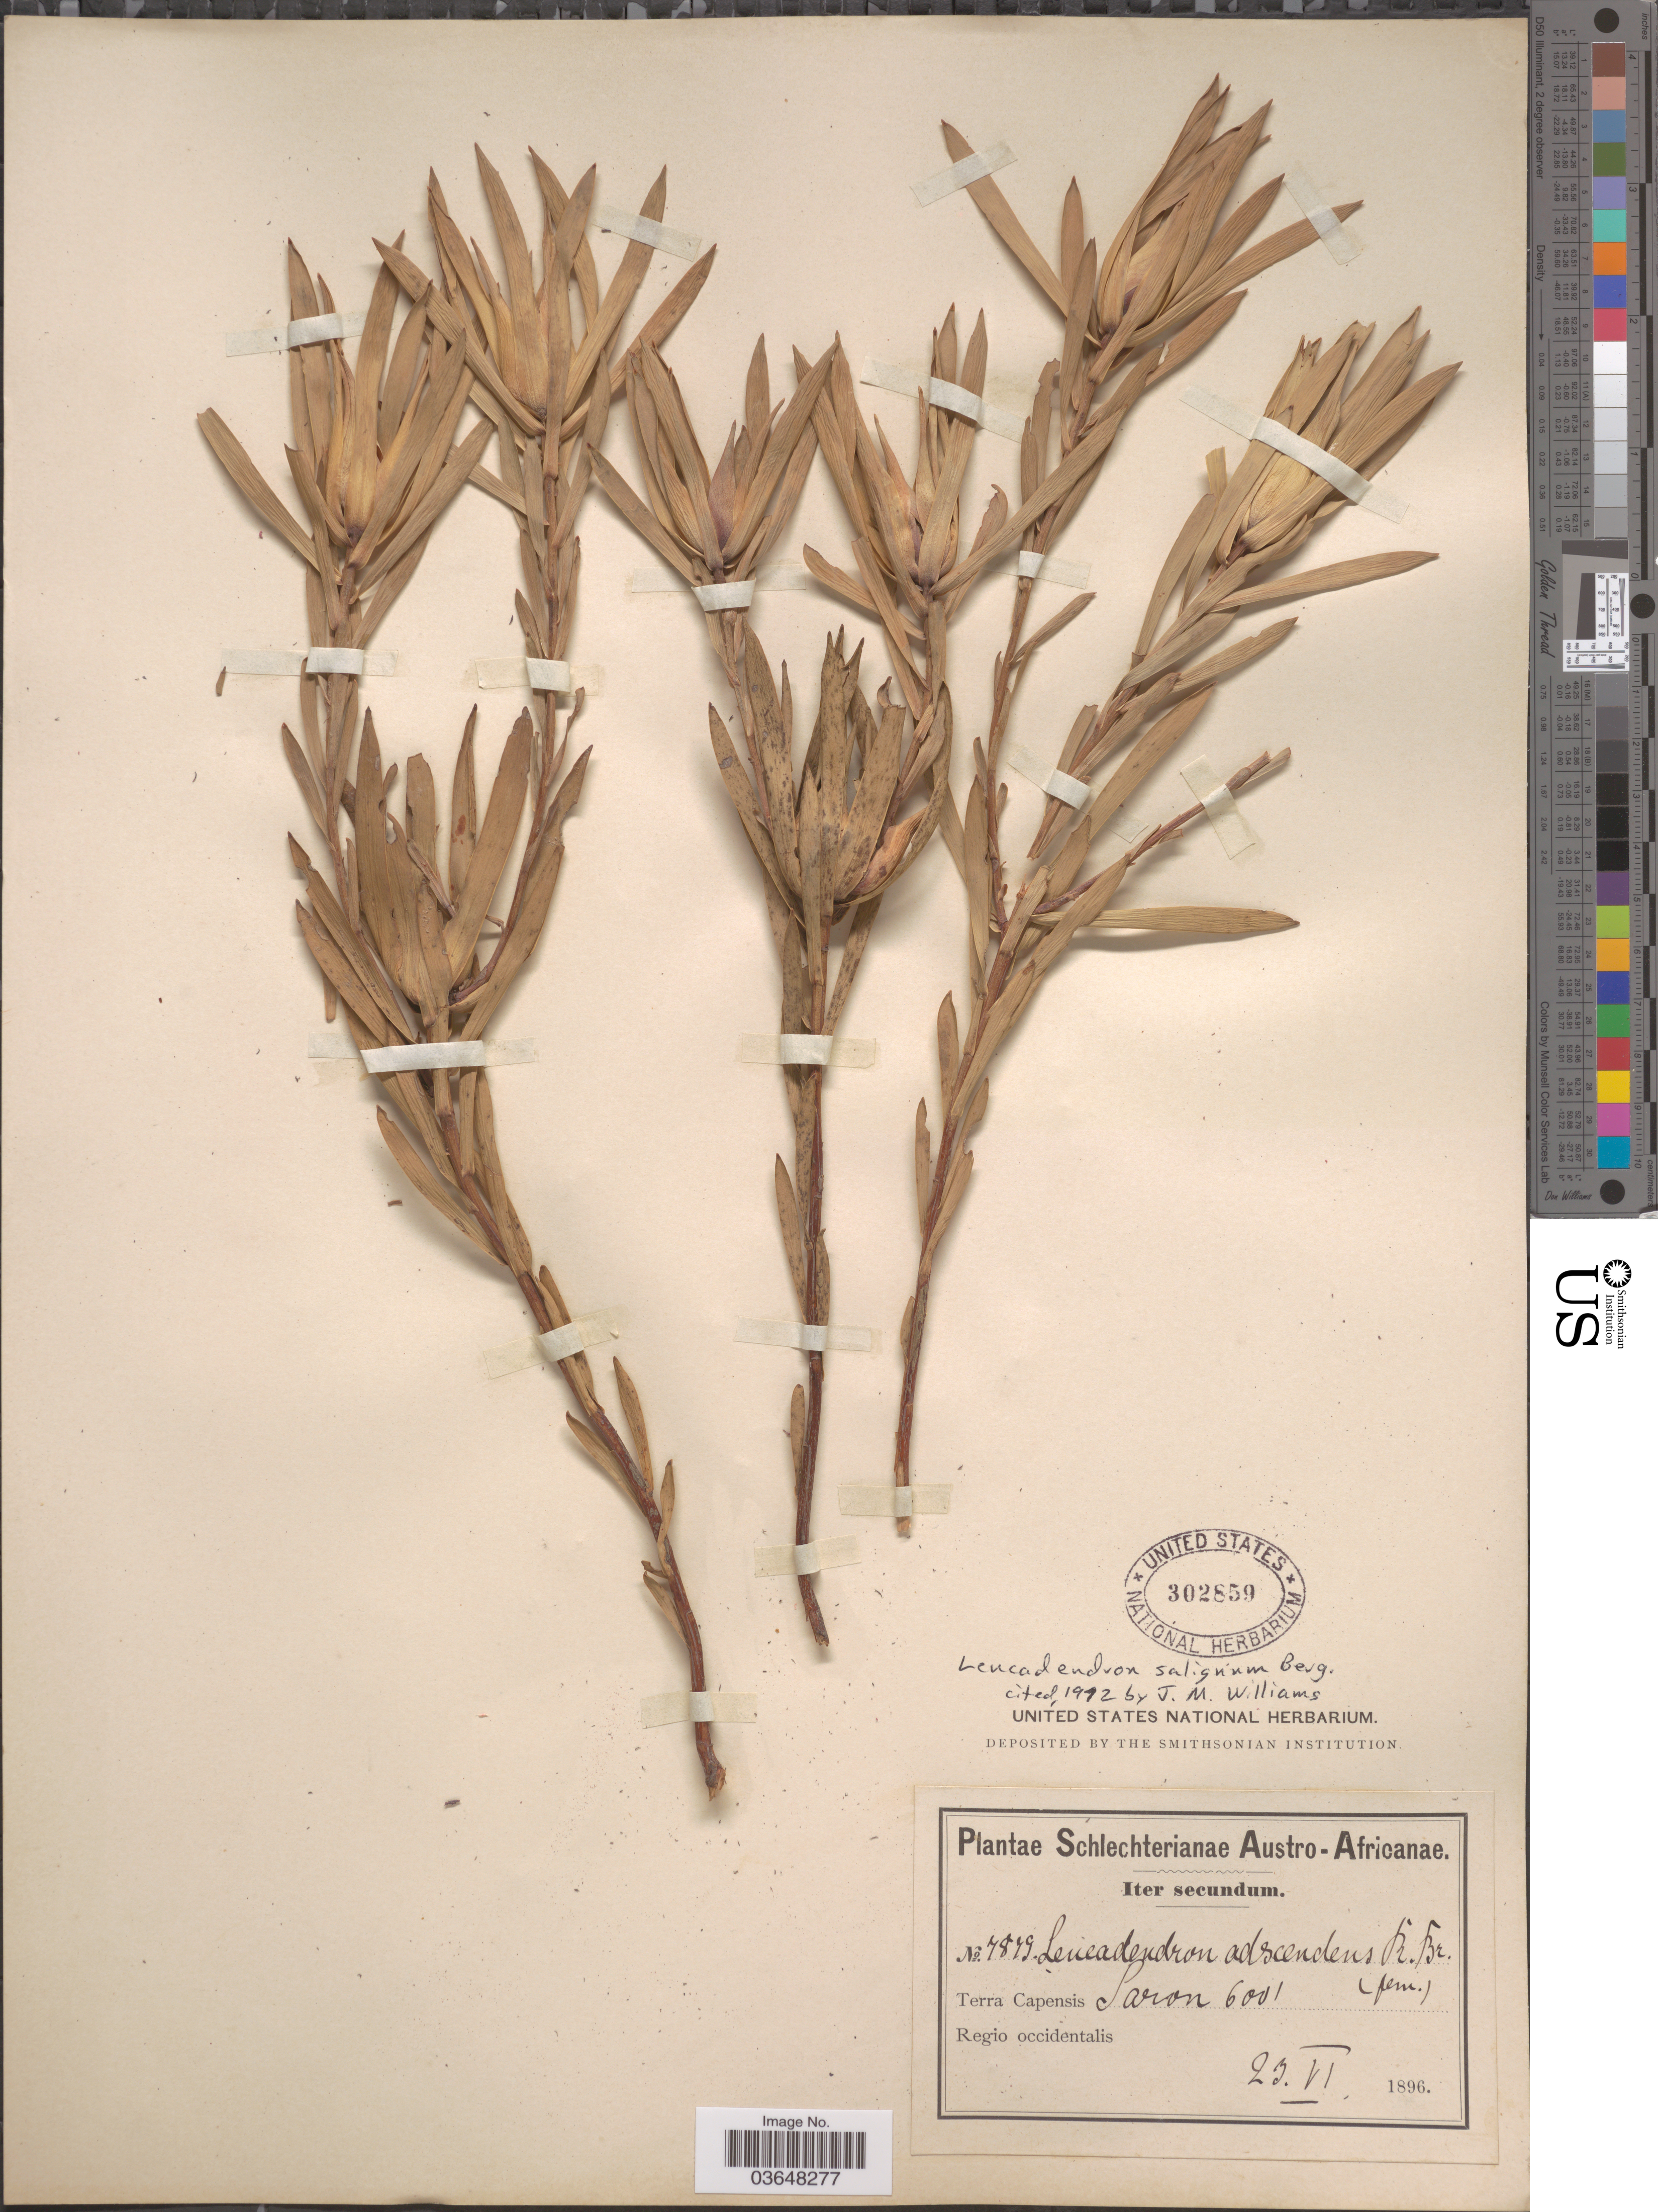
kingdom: Plantae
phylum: Tracheophyta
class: Magnoliopsida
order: Proteales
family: Proteaceae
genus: Leucadendron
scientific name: Leucadendron salignum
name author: P.J. Bergius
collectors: Schlechter, --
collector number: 7879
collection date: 1896-06-23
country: South Africa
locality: Austro-Africanae. Terra Capensis Saron. Regio occidentalis.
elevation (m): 183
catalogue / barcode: US 302859